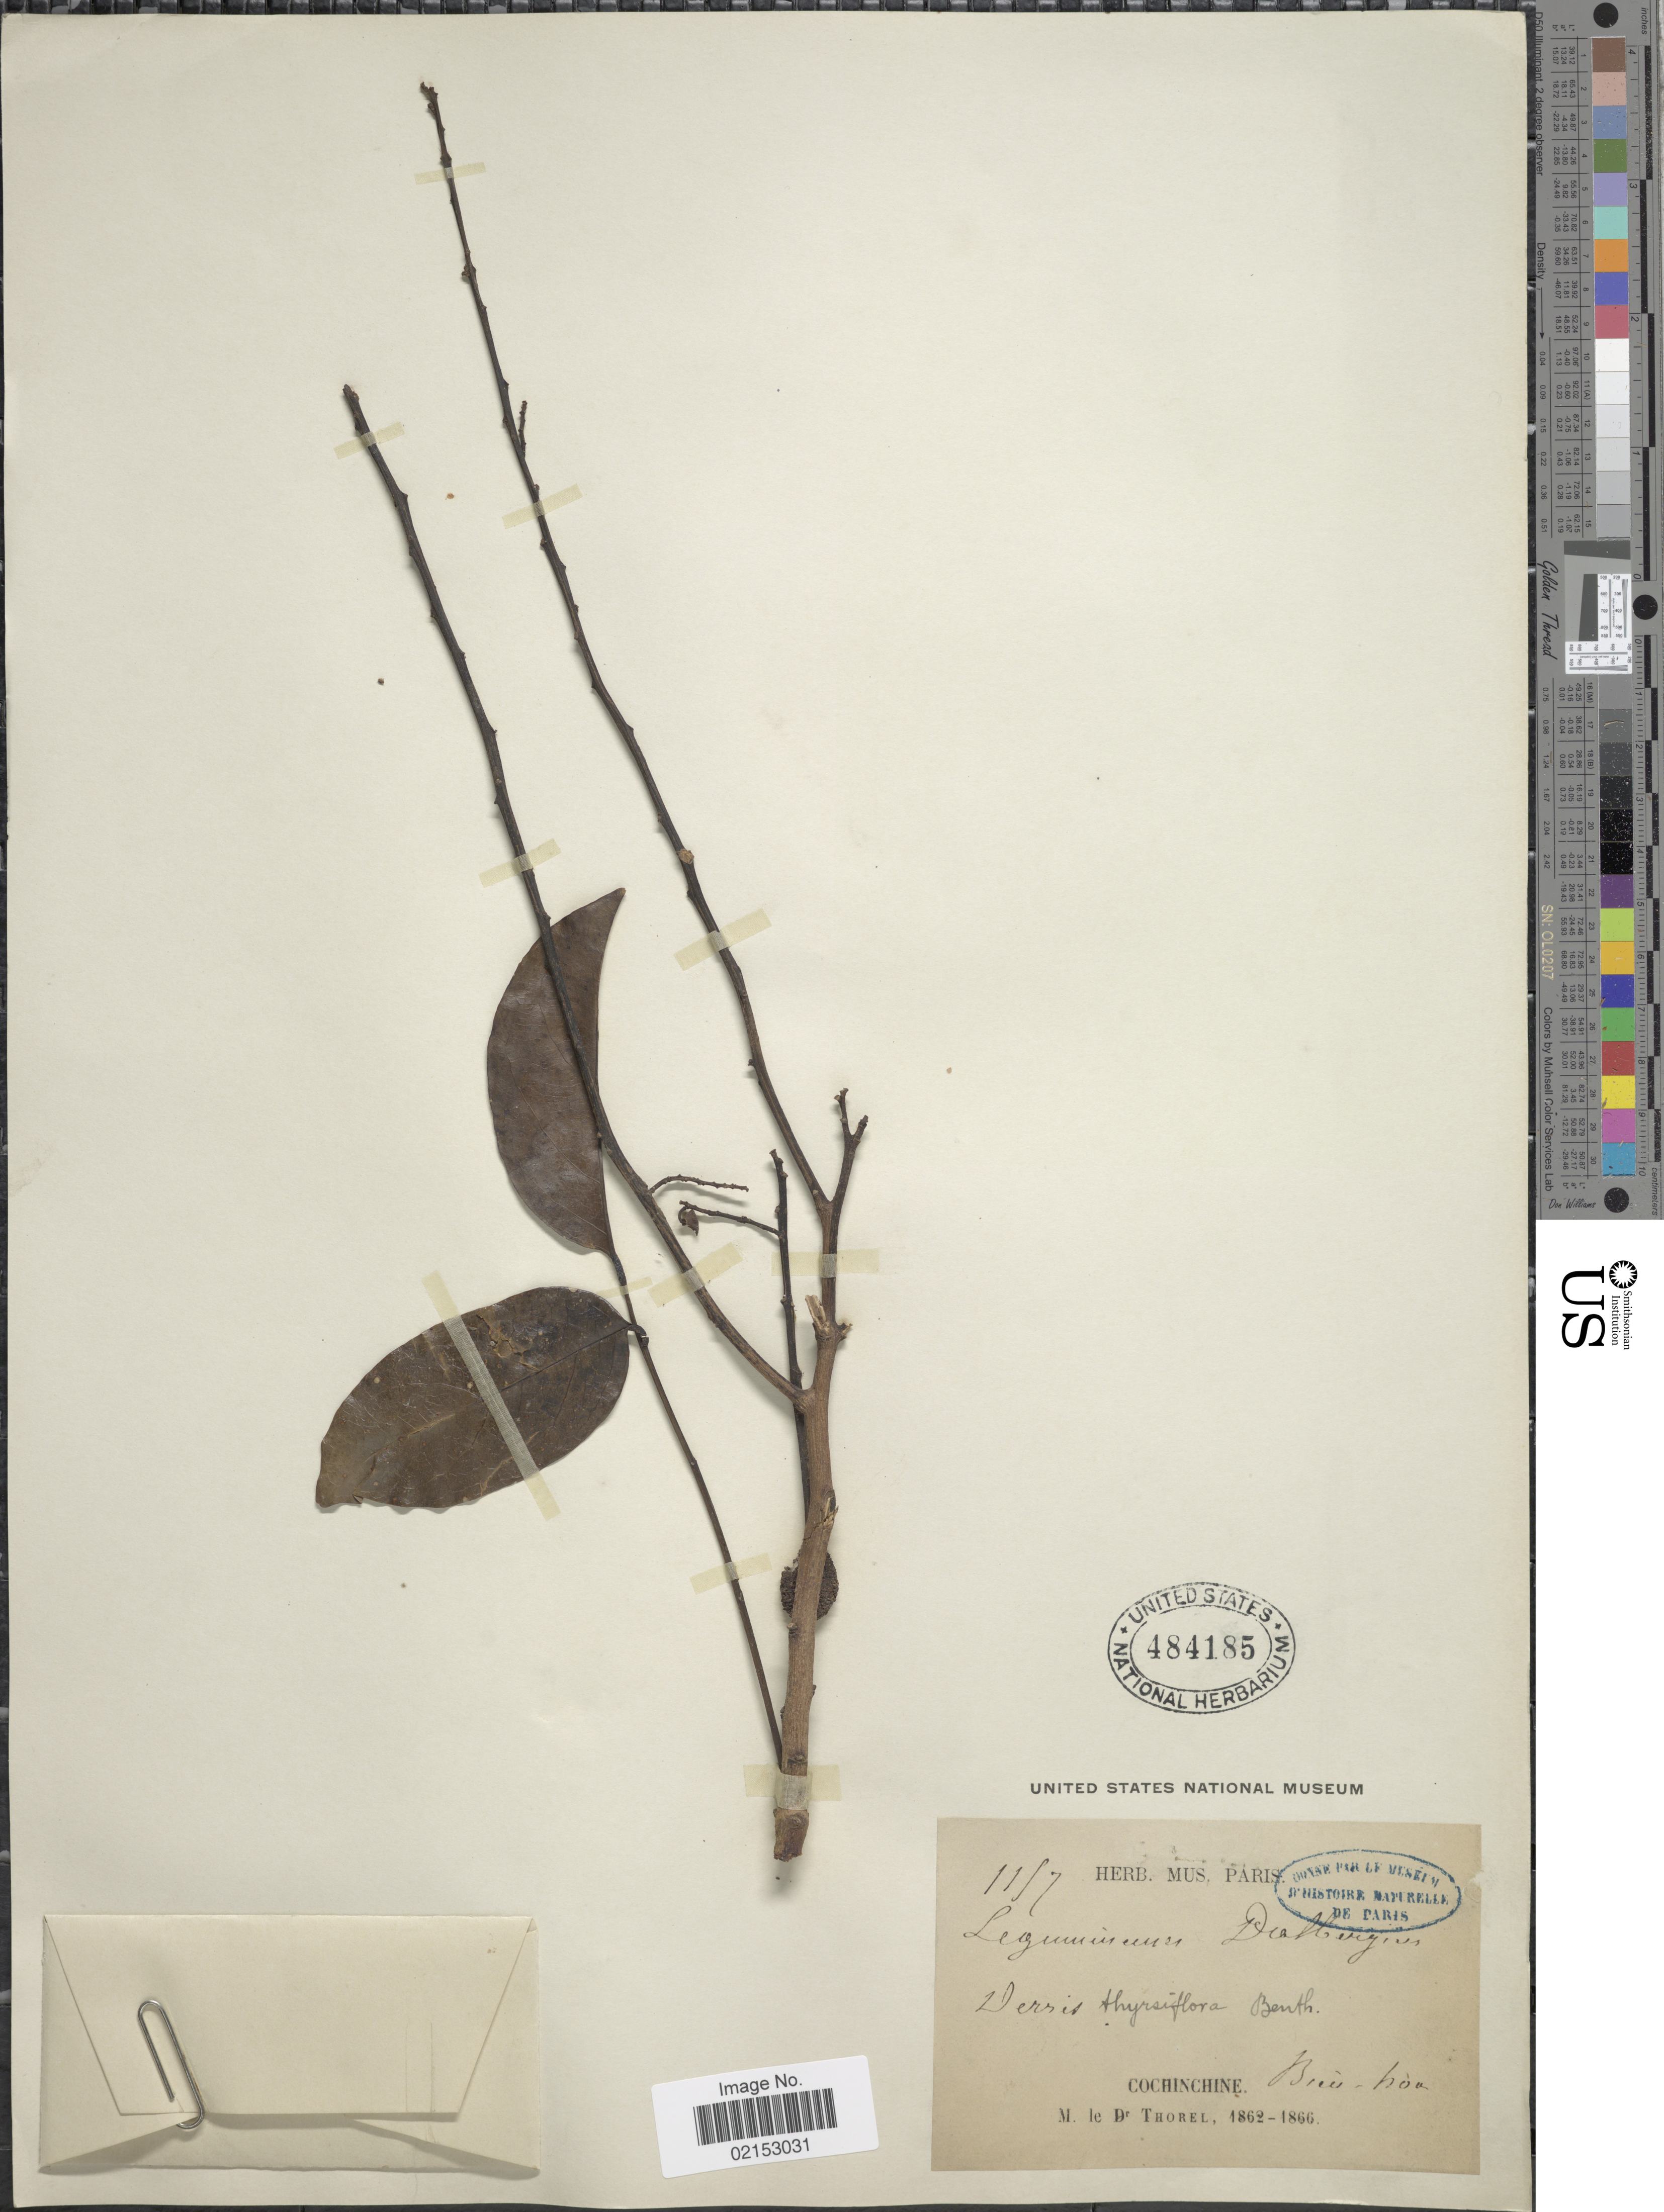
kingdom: Plantae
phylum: Tracheophyta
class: Magnoliopsida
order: Fabales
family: Fabaceae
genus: Aganope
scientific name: Aganope thyrsiflora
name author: (Benth.) Polhill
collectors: C. Thorel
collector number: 1197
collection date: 1862/1866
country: Vietnam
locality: Cochinchine, Biên Hòa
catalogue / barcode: US 484185